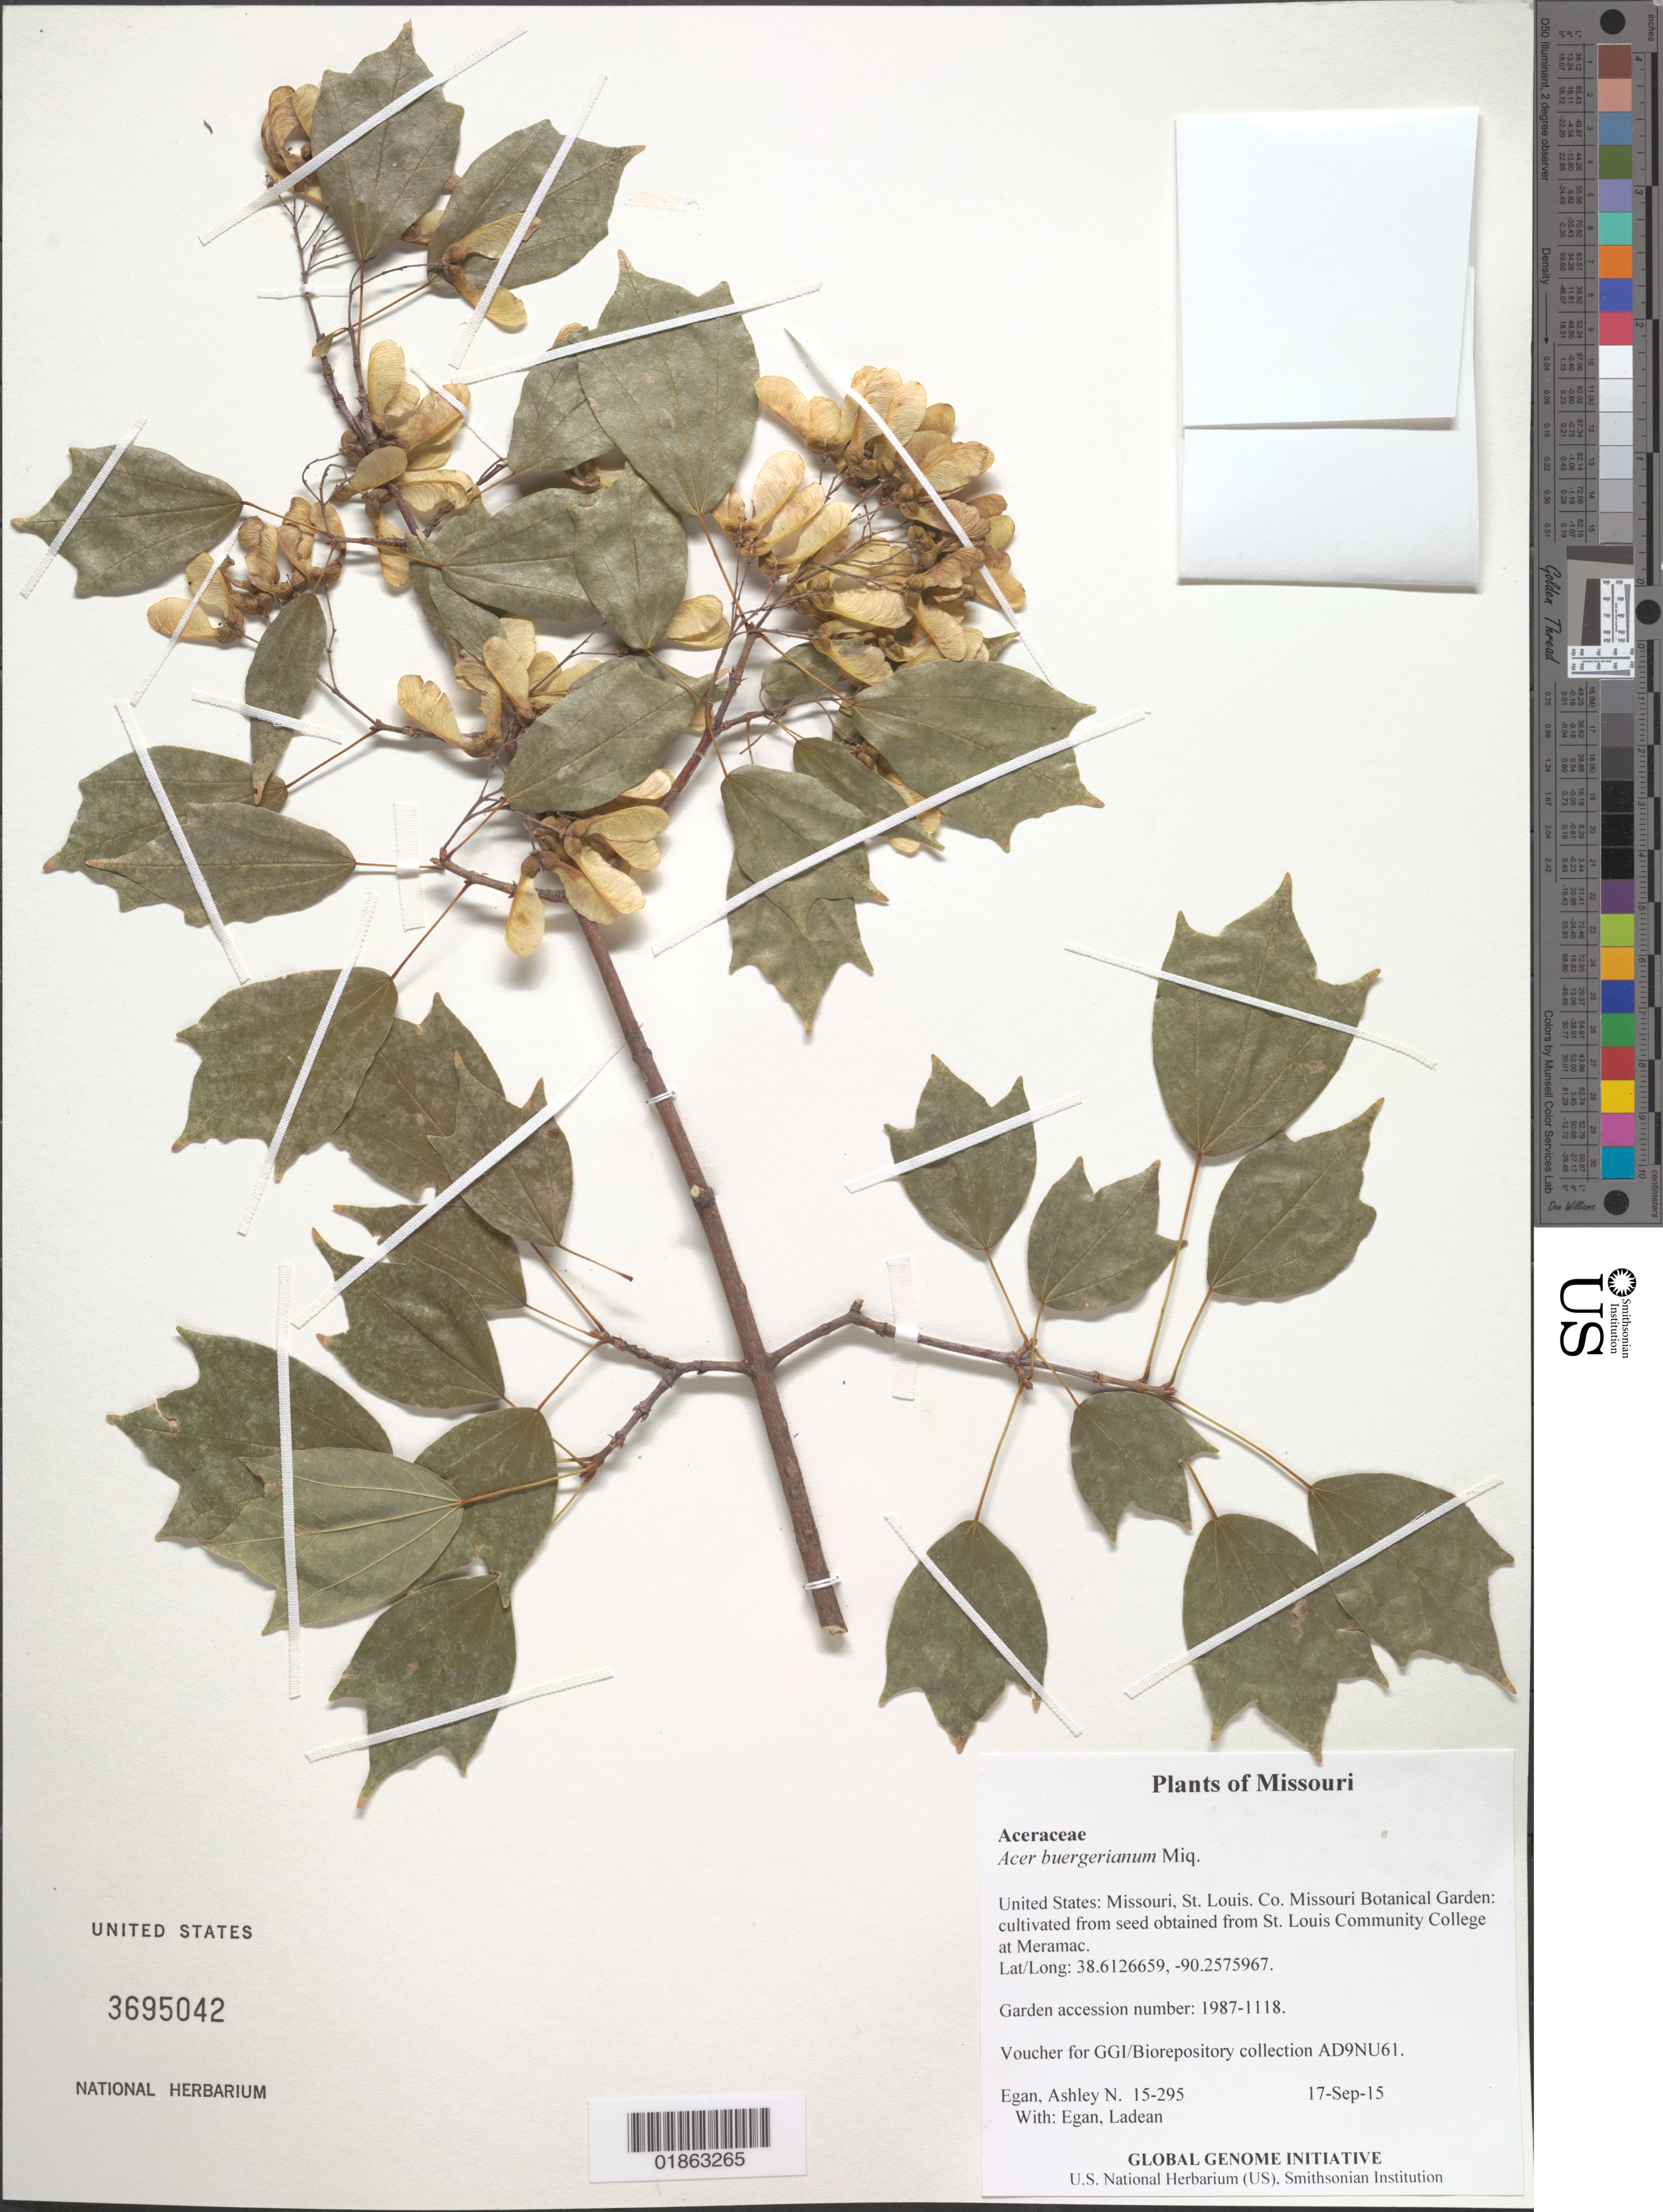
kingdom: Plantae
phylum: Tracheophyta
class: Magnoliopsida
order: Sapindales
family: Sapindaceae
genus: Acer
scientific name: Acer buergerianum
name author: Miq.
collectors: A. N. Egan & L. Egan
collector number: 15-295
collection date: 2015-09-17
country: United States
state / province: Missouri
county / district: St. Louis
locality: Missouri Botanical Garden: cultivated from seed obtained from St. Louis Community College at Meramac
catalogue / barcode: US 3695042